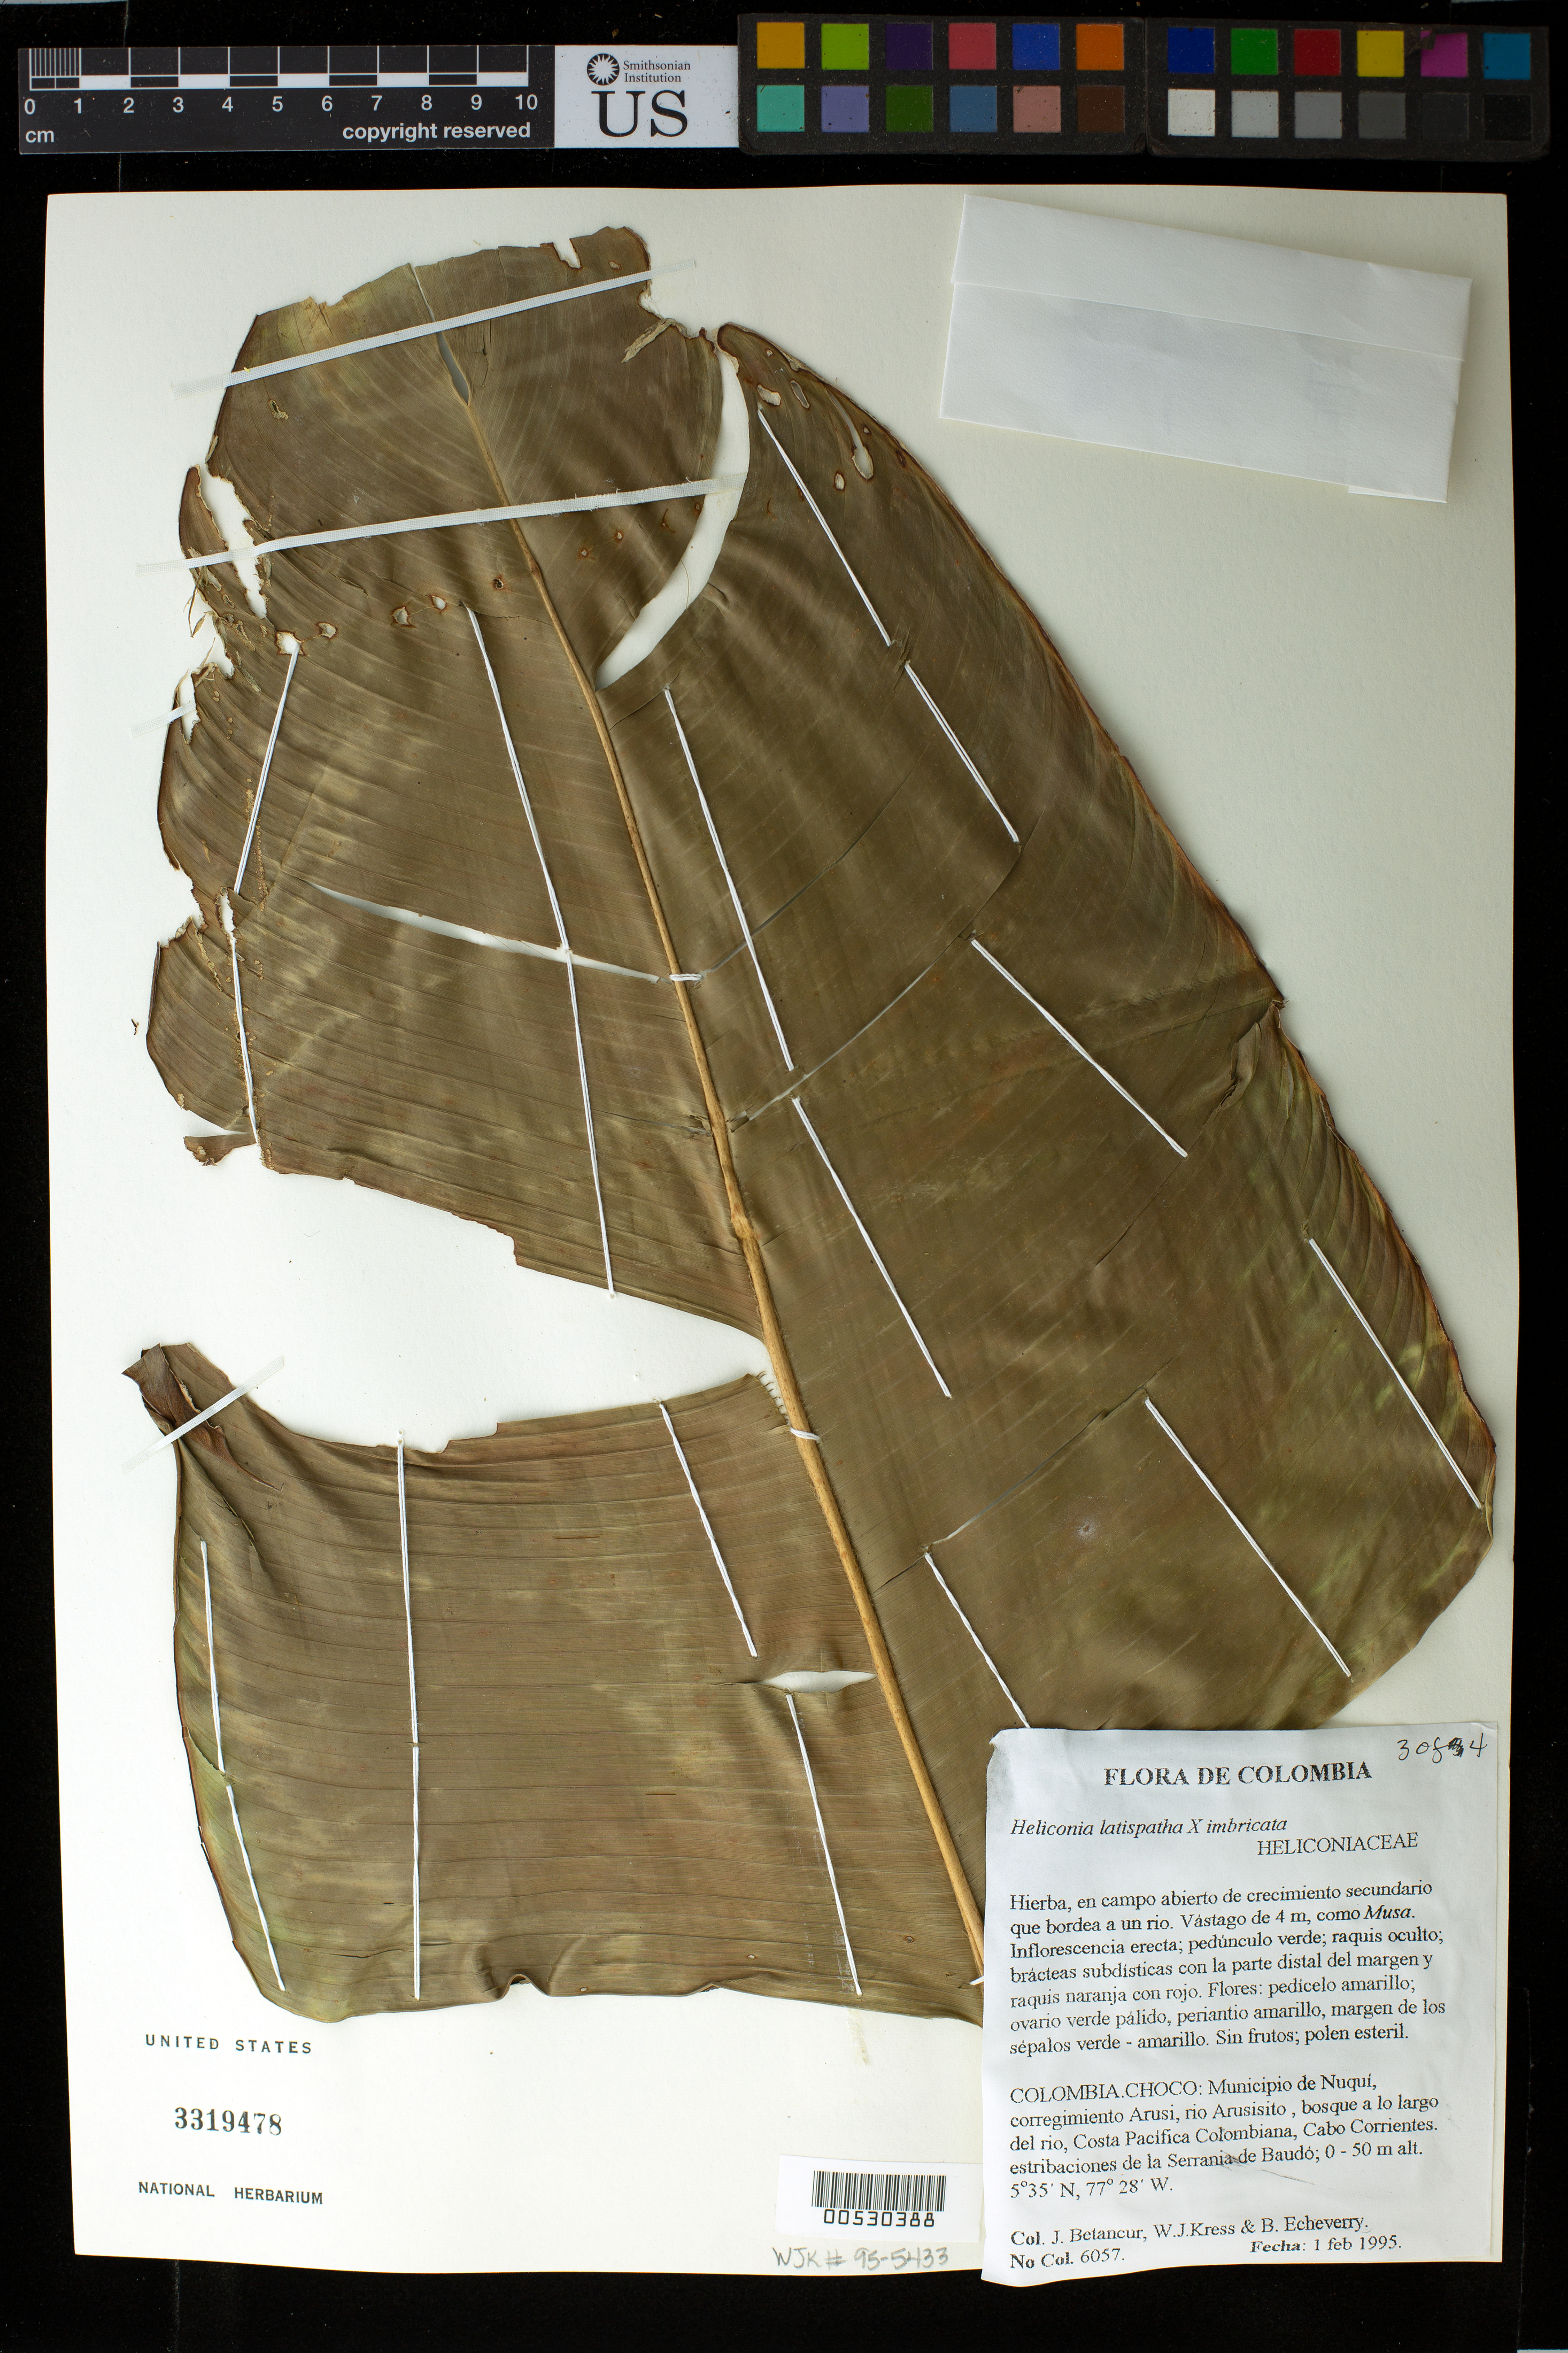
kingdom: Plantae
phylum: Tracheophyta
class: Liliopsida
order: Zingiberales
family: Heliconiaceae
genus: Heliconia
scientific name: Heliconia latispatha x H. imbricata (Kuntze) Baker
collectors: J. C. Betancur, W. J. Kress & B. Echeverry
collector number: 6057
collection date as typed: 01 Feb 1995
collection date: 1995-02-01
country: Colombia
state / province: Chocó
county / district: Nuqui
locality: Rio Arusicito, just south of Arusi.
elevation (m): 0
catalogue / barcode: US 3319478